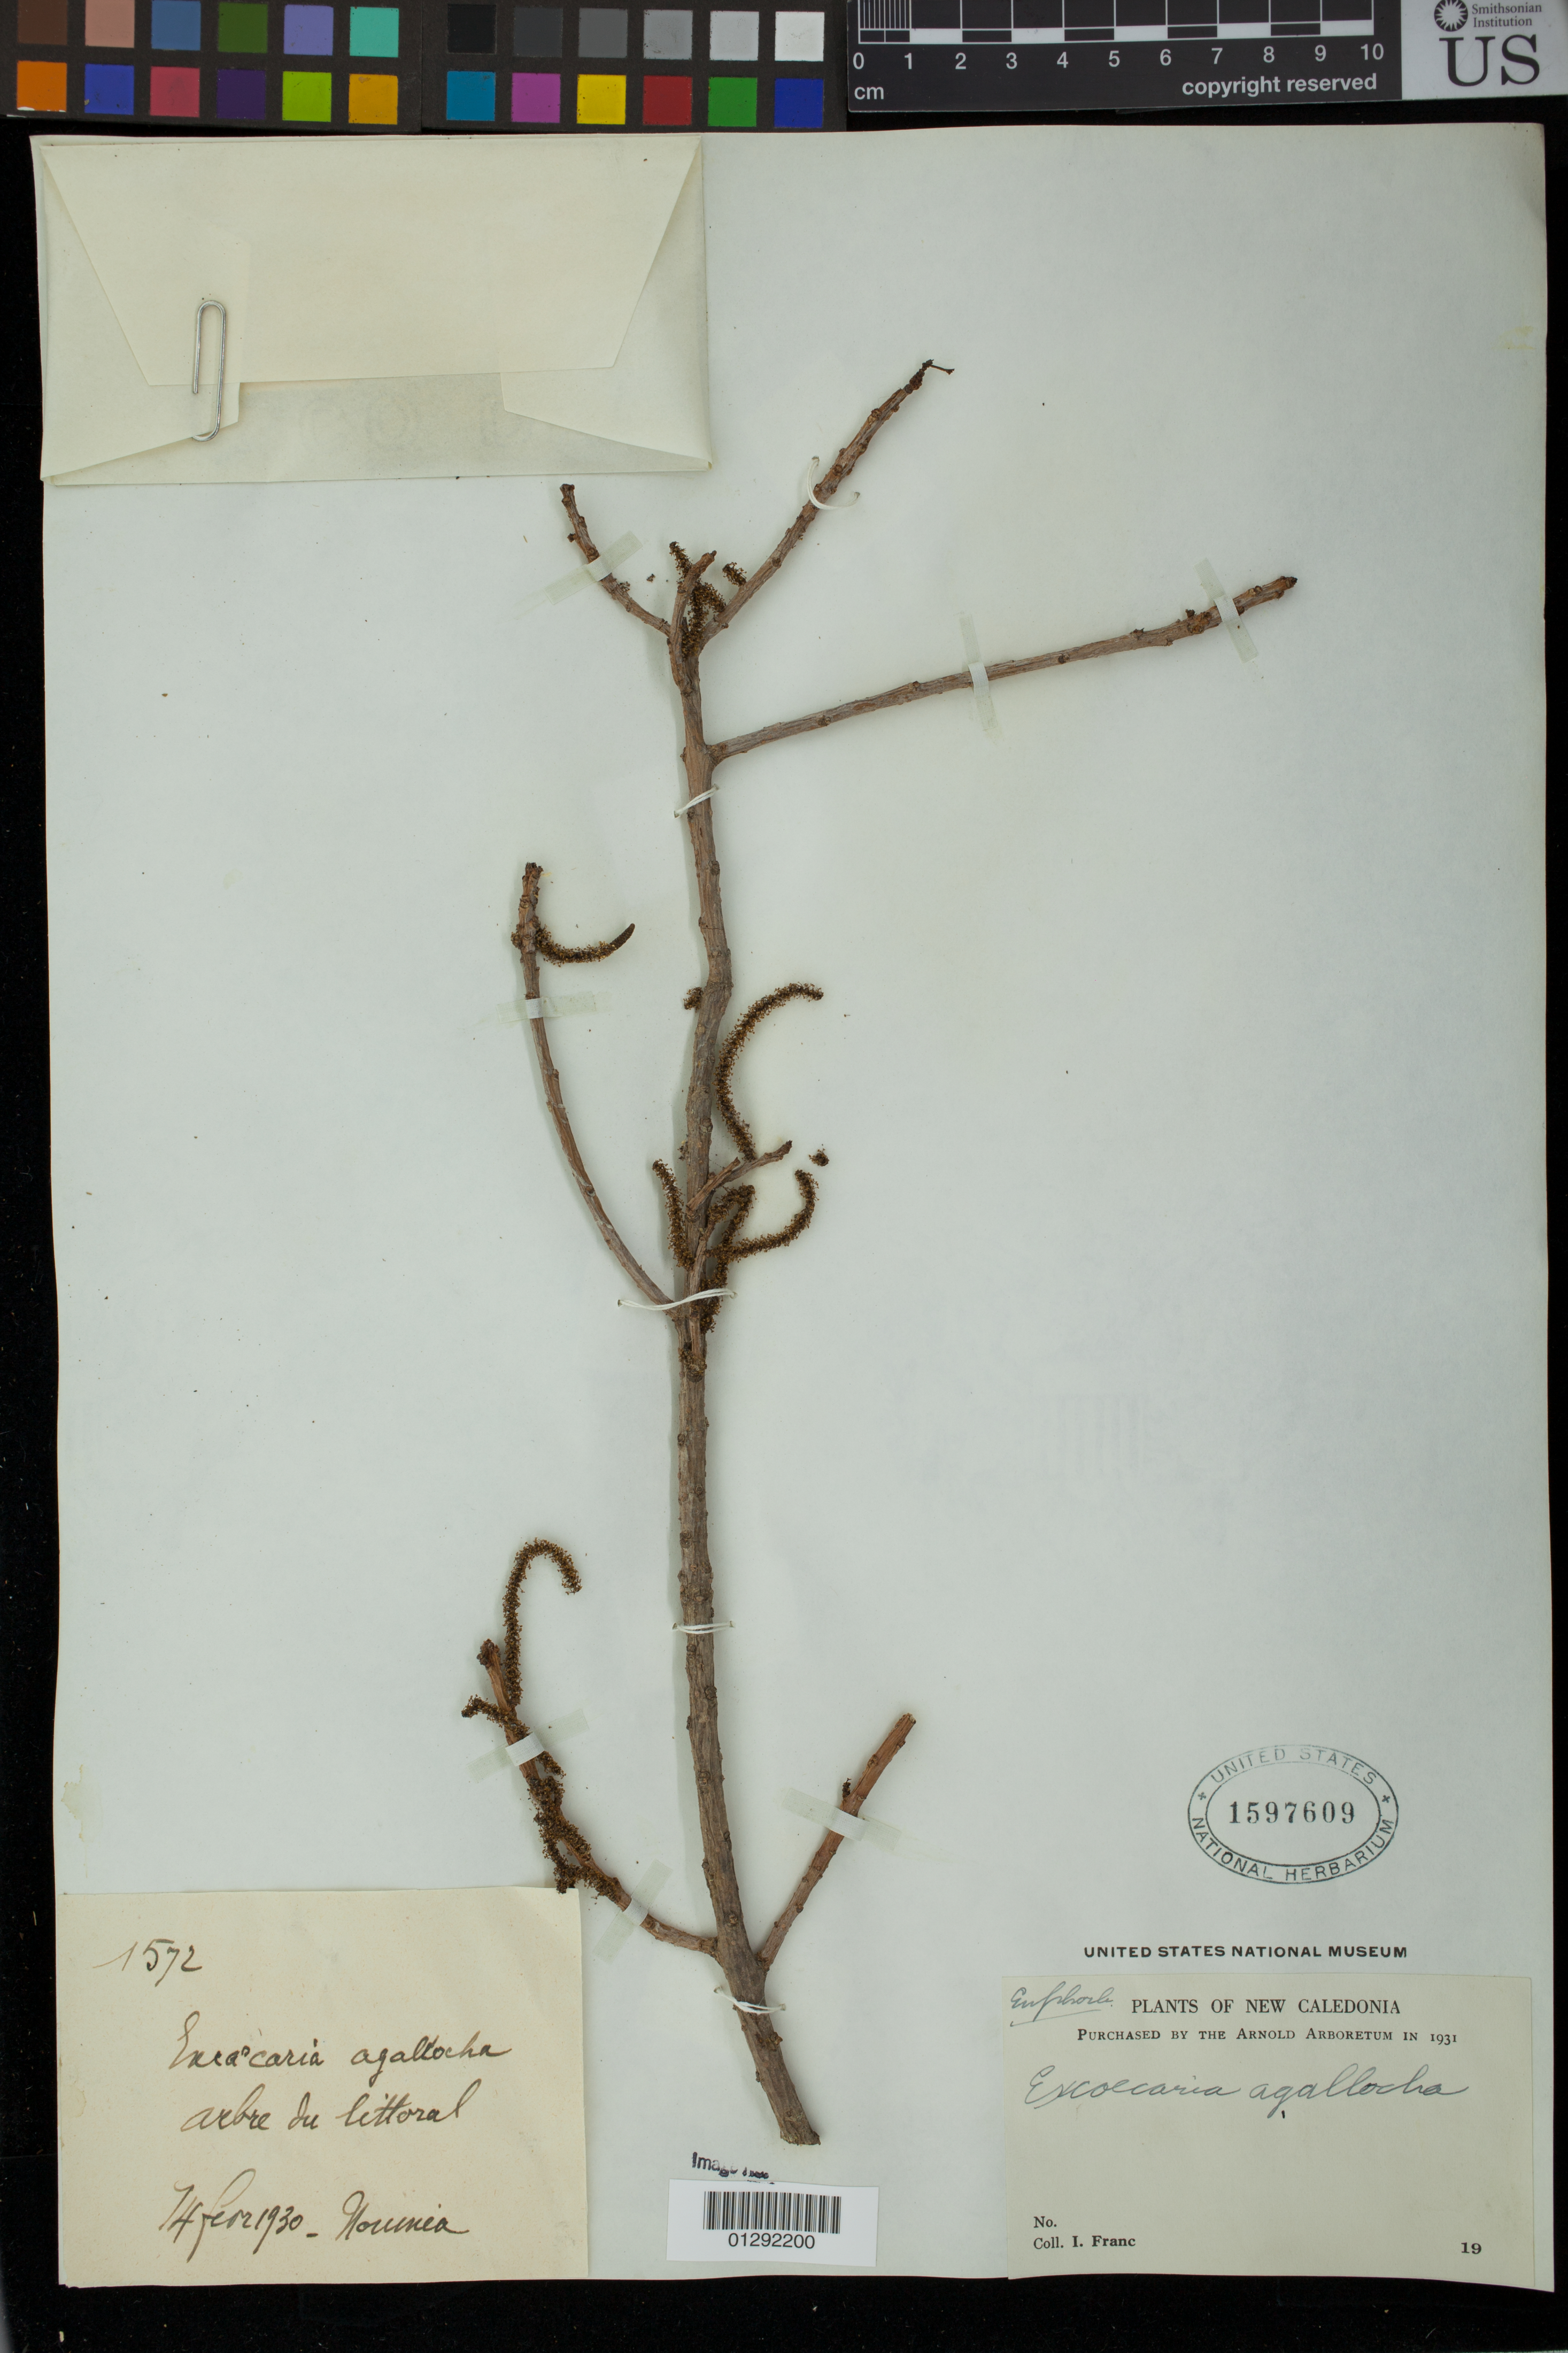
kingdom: Plantae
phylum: Tracheophyta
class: Magnoliopsida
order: Malpighiales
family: Euphorbiaceae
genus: Excoecaria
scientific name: Excoecaria agallocha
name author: L.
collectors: I. Franc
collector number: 1572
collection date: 1930-02-14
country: New Caledonia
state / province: South Province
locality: Noumea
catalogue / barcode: US 1597609